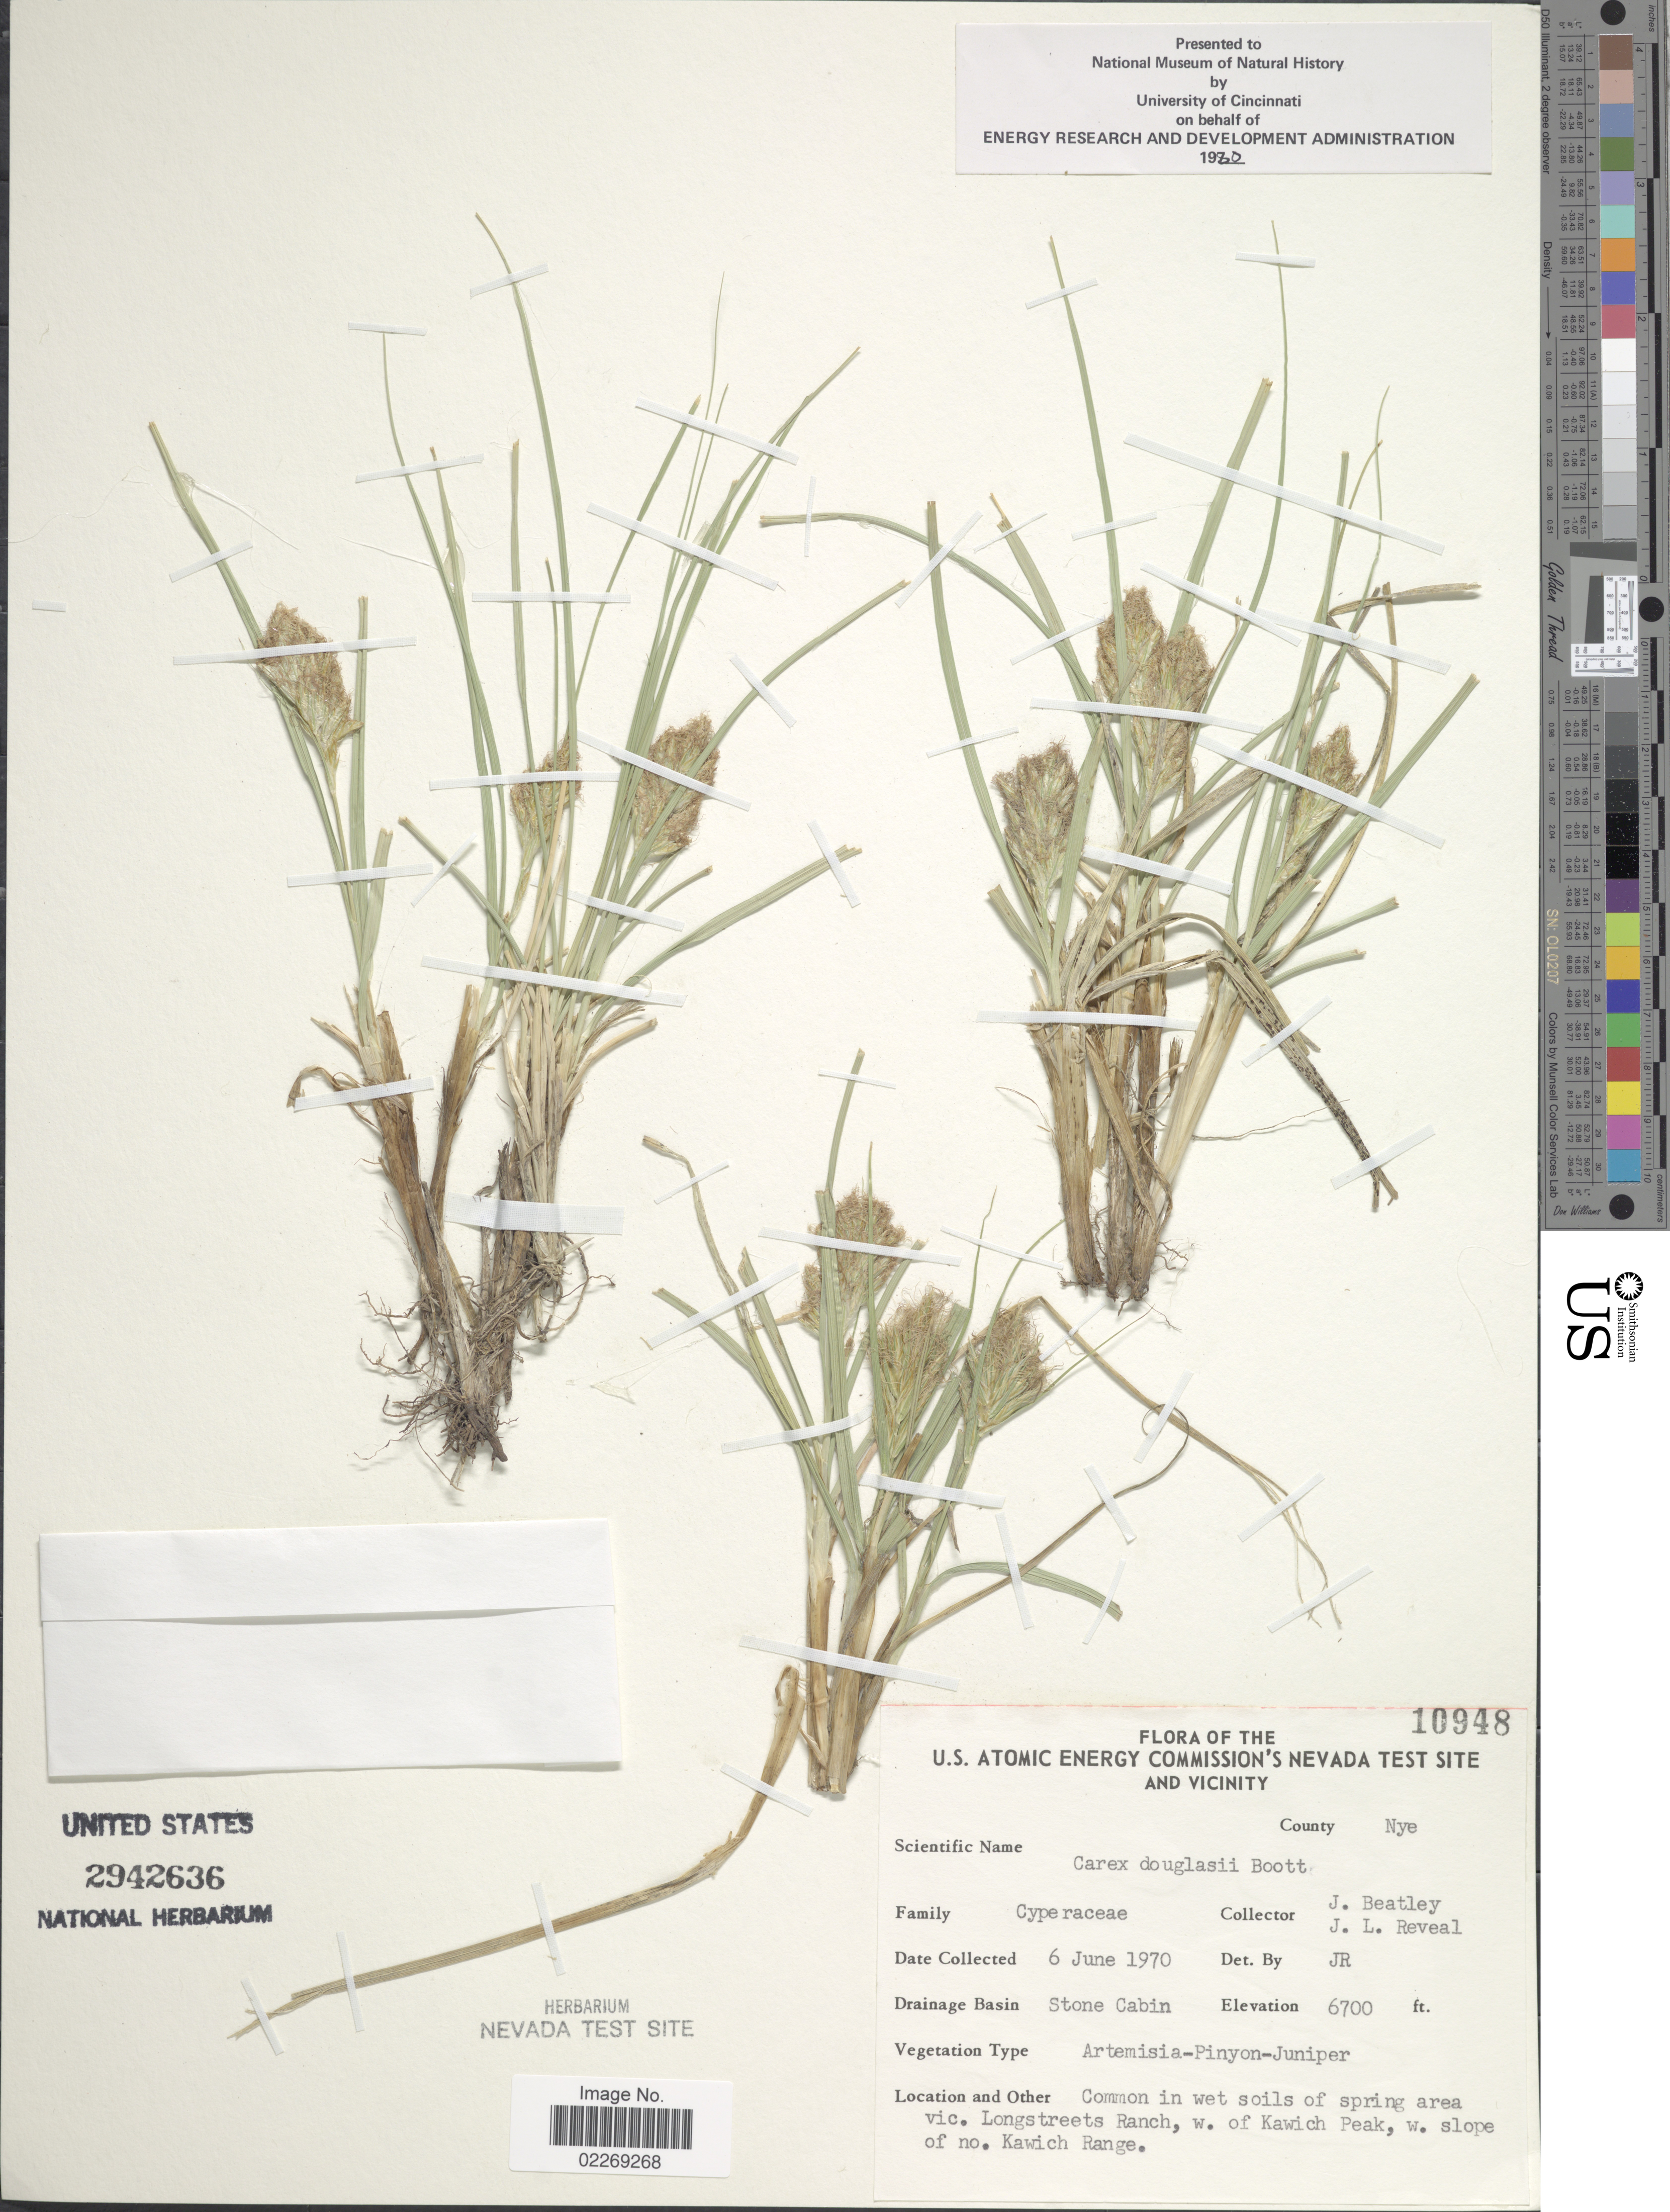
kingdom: Plantae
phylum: Tracheophyta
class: Liliopsida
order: Poales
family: Cyperaceae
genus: Carex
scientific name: Carex douglasii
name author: Boott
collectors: J. C. Beatley & J. L. Reveal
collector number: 10948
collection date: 1970-06-06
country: United States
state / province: Nevada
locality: U.S. Atomic Energy Commission's Nevada Test Site and vicinity. County Nye. Common in wet soils of spring area vic. Longstreets Ranch, w. of Kawich Peak, w. slope of no. Kawich Range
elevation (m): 2042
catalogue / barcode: US 2942636